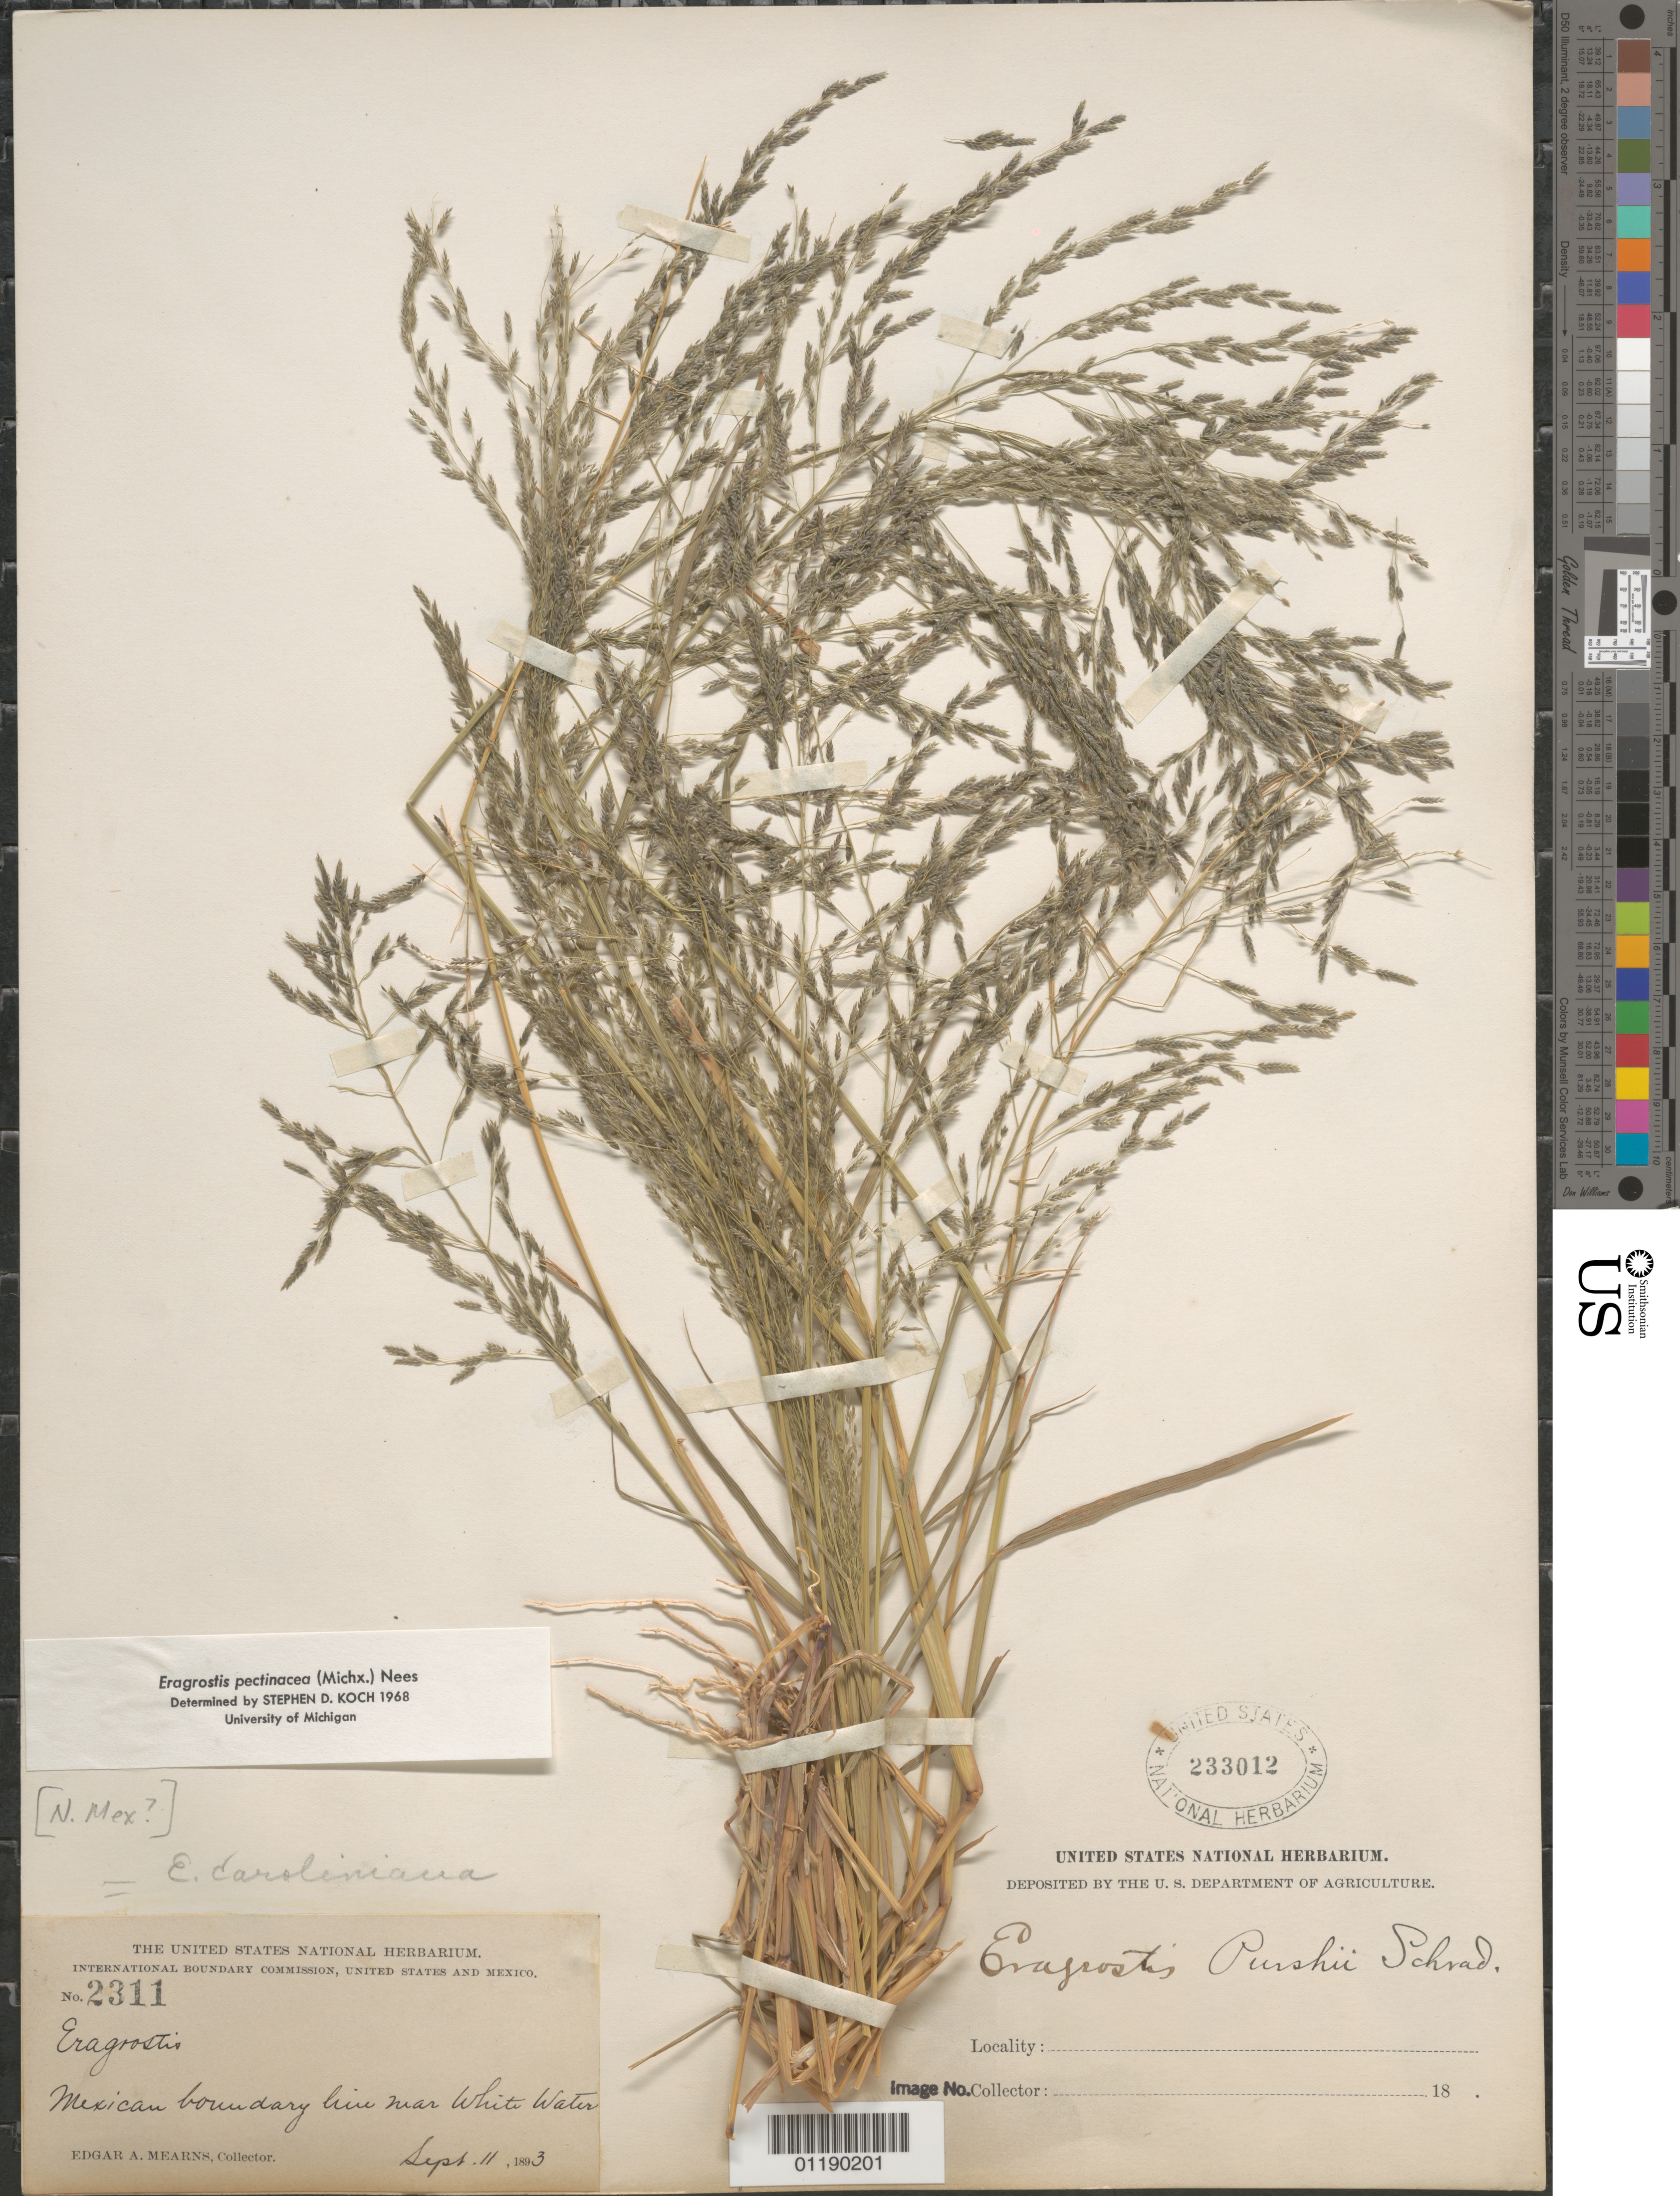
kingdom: Plantae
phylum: Tracheophyta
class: Liliopsida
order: Poales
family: Poaceae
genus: Eragrostis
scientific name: Eragrostis pectinacea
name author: (Michx.) Nees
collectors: E. A. Mearns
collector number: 2311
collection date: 1893-09-11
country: United States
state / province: Arizona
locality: Mex. bound. line, near White Water.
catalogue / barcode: US 233012